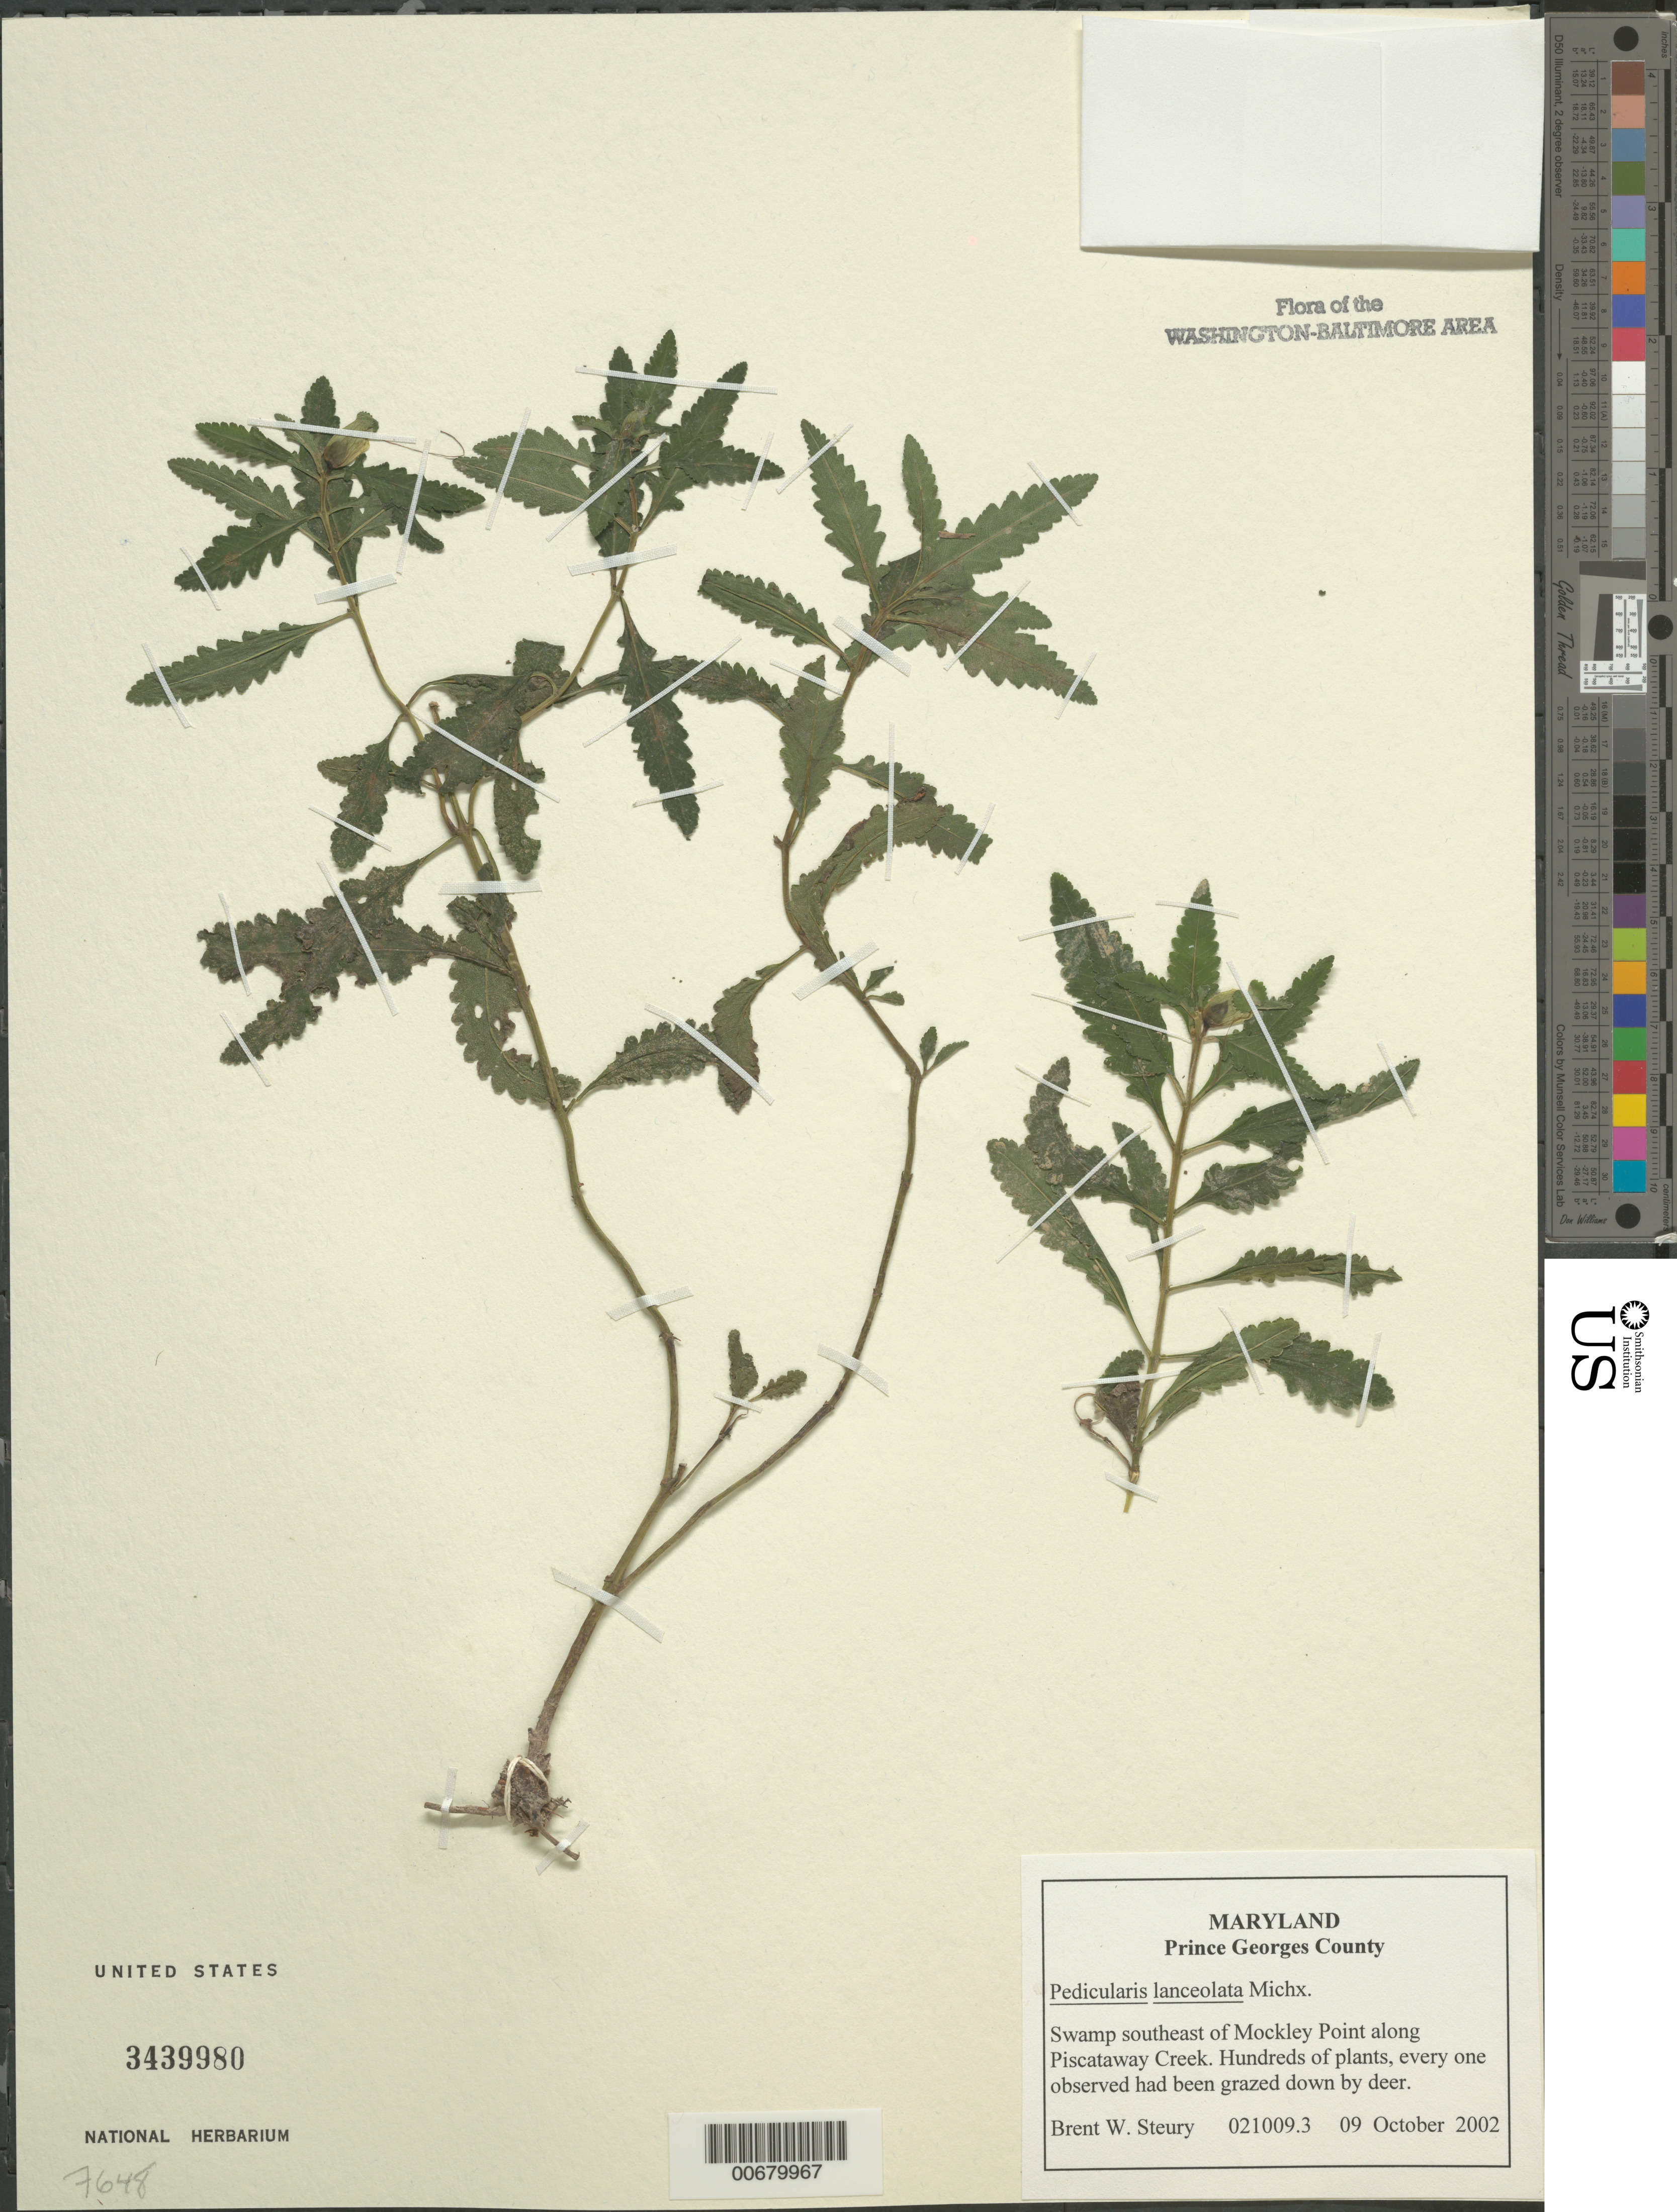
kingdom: Plantae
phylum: Tracheophyta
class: Magnoliopsida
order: Lamiales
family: Orobanchaceae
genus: Pedicularis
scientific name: Pedicularis lanceolata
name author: Michx.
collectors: B. Steury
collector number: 021009.3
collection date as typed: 09 October 2002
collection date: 2002-10-09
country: United States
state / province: Maryland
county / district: Prince George's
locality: Piscataway Park, southeast of Mockley Point.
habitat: Swamp.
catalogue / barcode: US 3439980